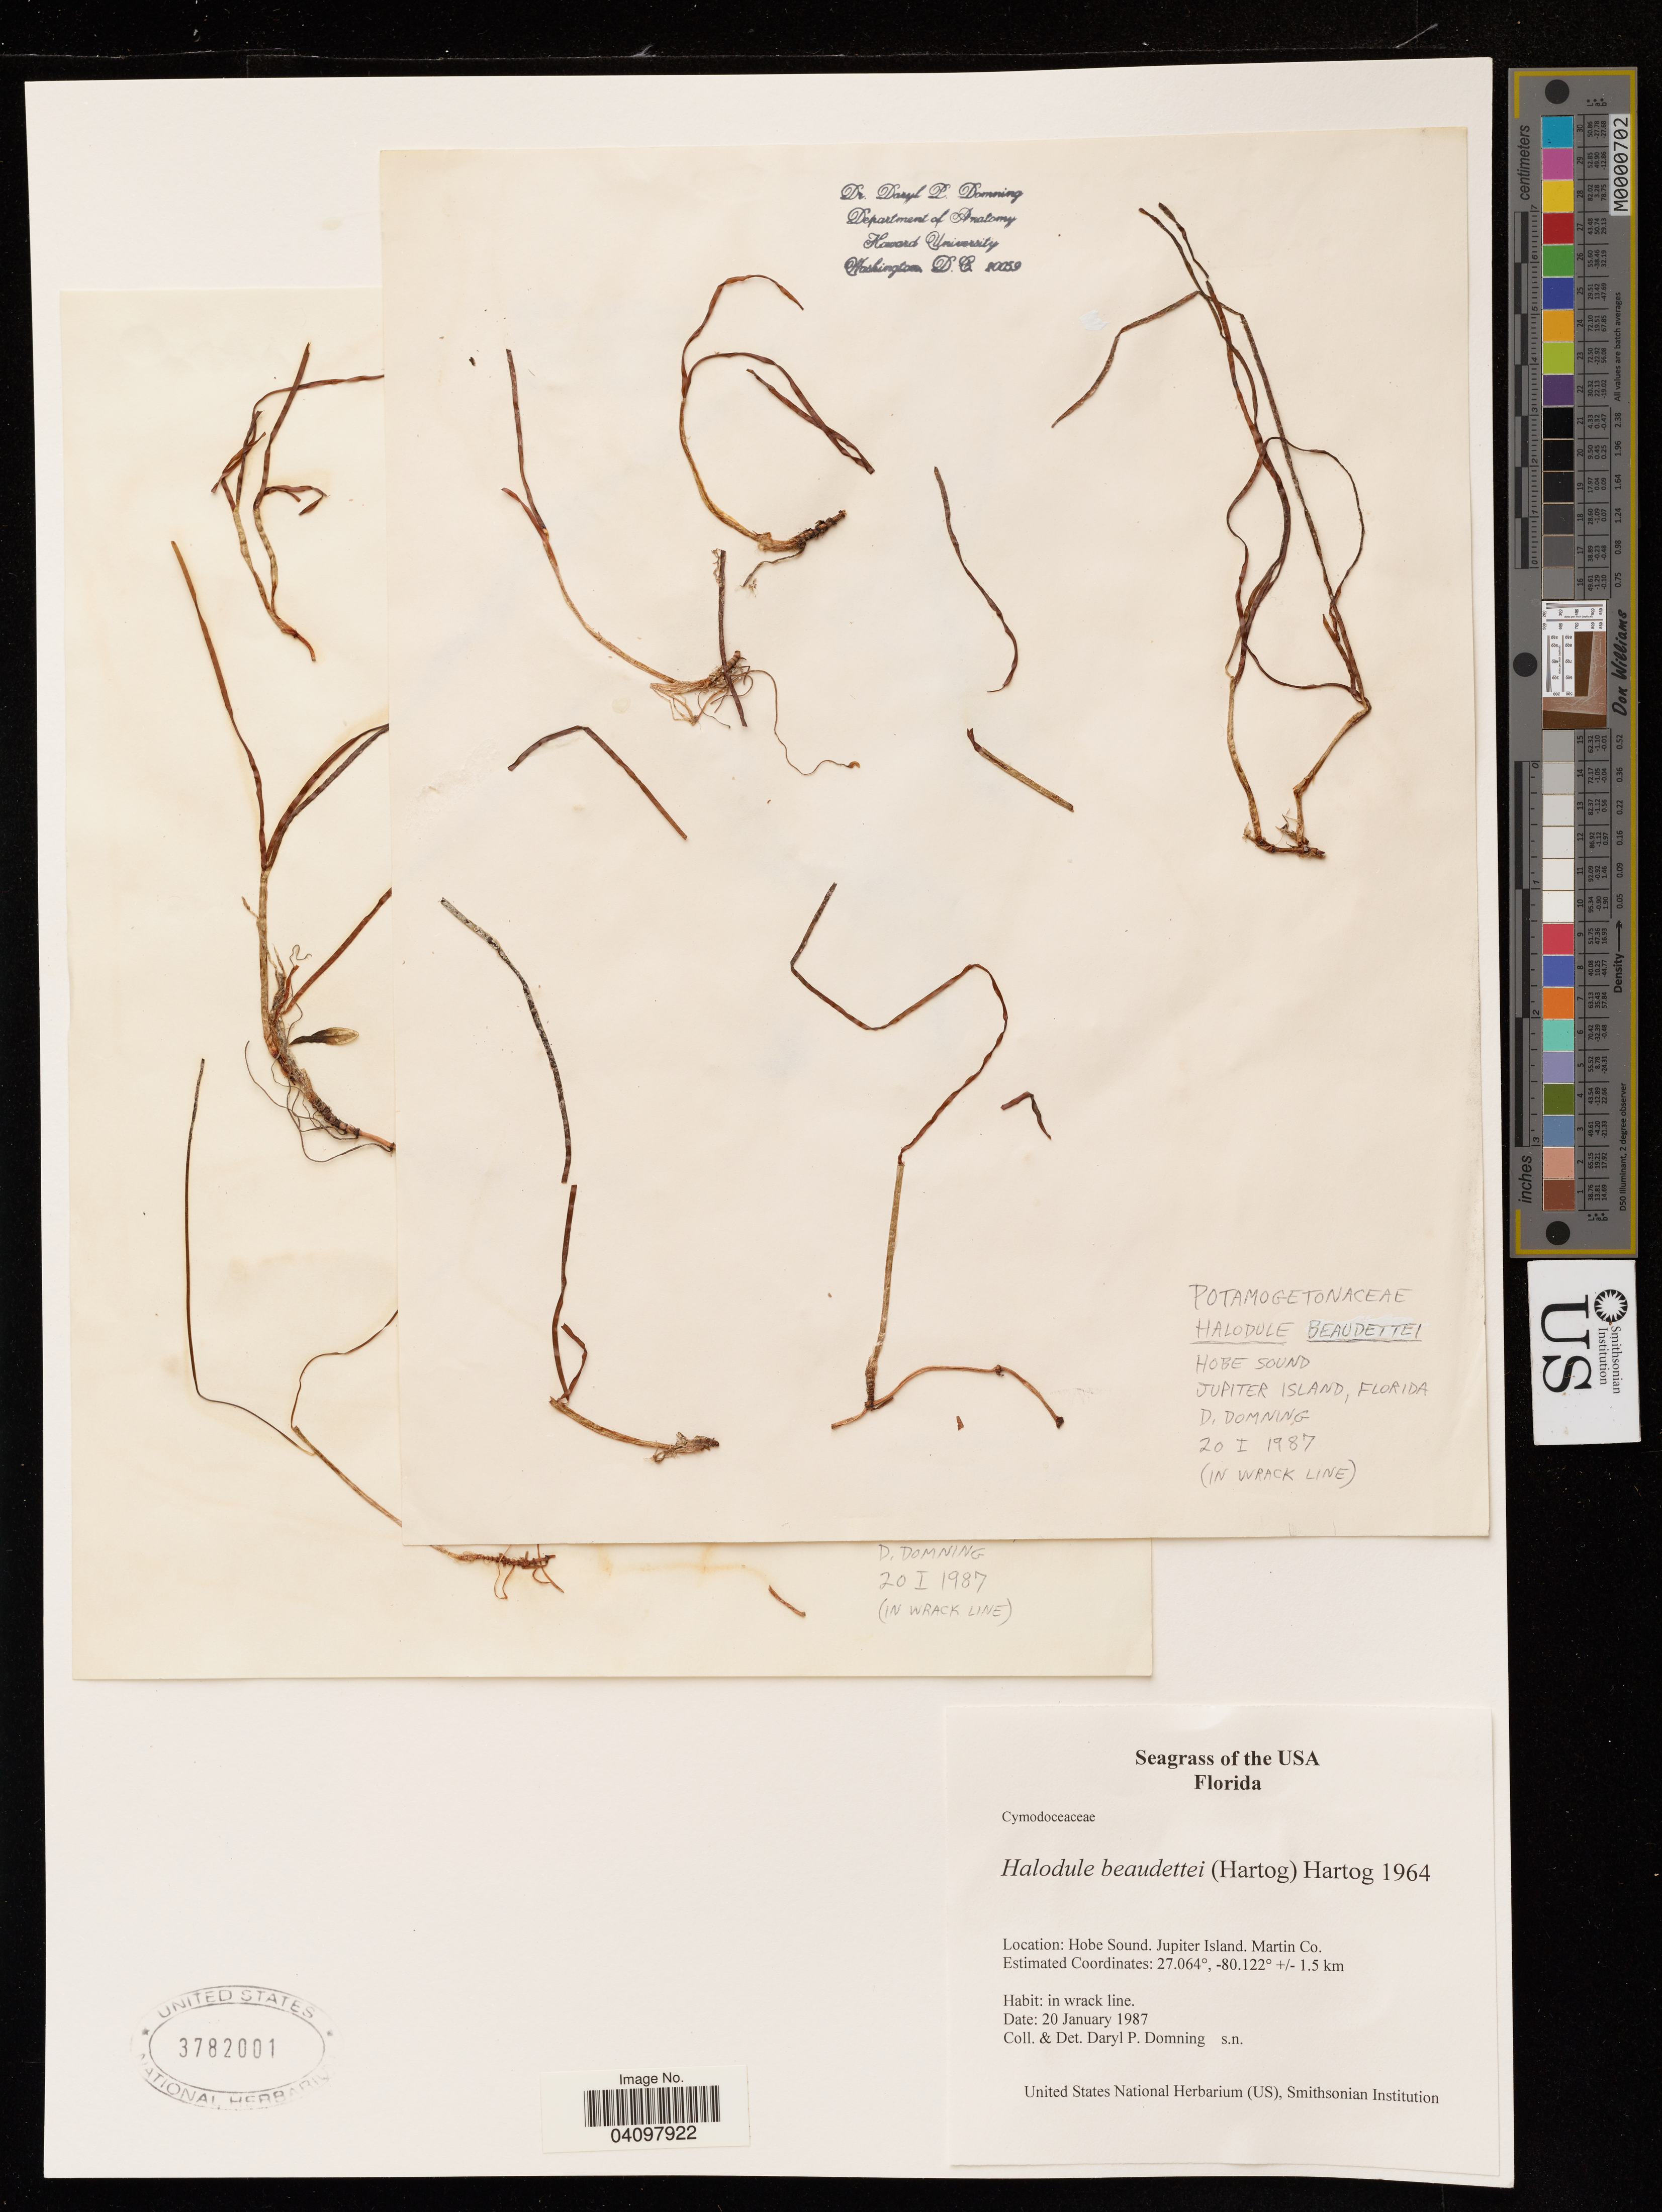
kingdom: Plantae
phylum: Tracheophyta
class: Liliopsida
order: Alismatales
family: Cymodoceaceae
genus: Halodule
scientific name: Halodule beaudettei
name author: (Hartog) Hartog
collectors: D. Domning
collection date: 1987-01-20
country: United States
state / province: Florida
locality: Hobe Sound. Jupiter Island. Martin Co.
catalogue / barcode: US 3782001